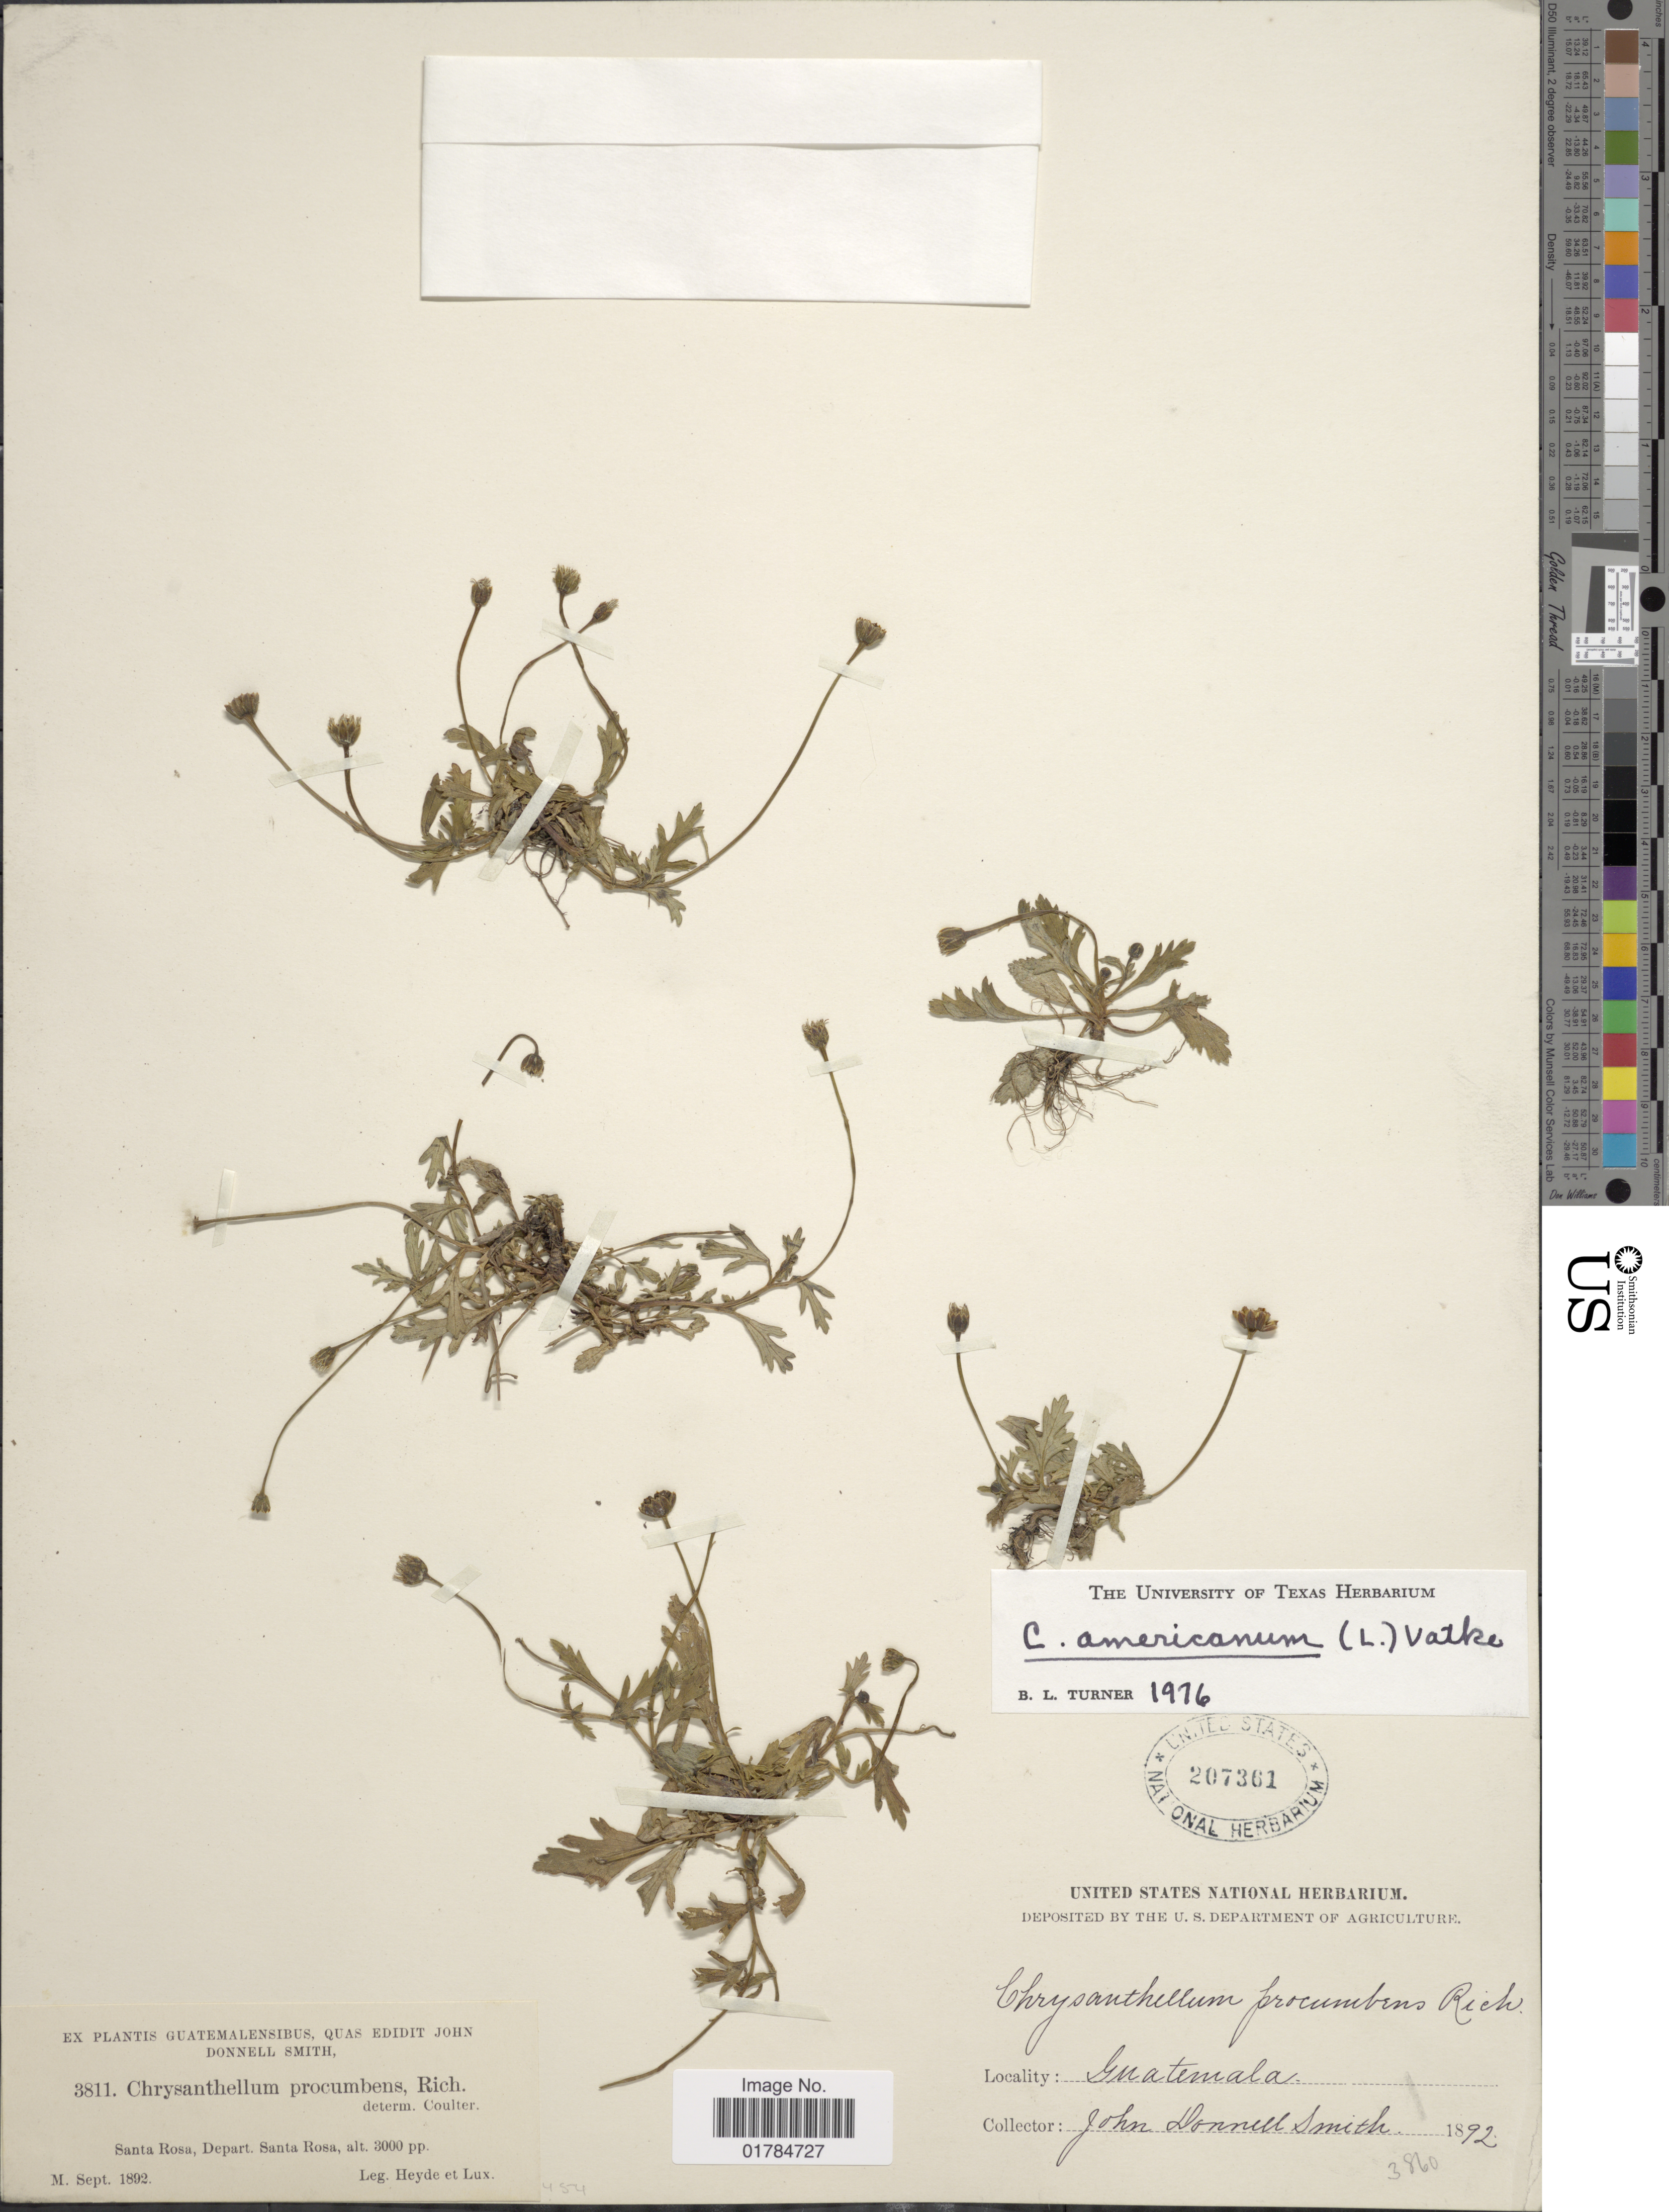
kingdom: Plantae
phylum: Tracheophyta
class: Magnoliopsida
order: Asterales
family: Asteraceae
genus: Chrysanthellum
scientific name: Chrysanthellum americanum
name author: (L.) Vatke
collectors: Heyde, Lux & J. Donnell Smith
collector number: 3811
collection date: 1892-09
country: Guatemala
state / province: Santa Rosa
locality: Santa Rosa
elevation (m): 914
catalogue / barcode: US 207361